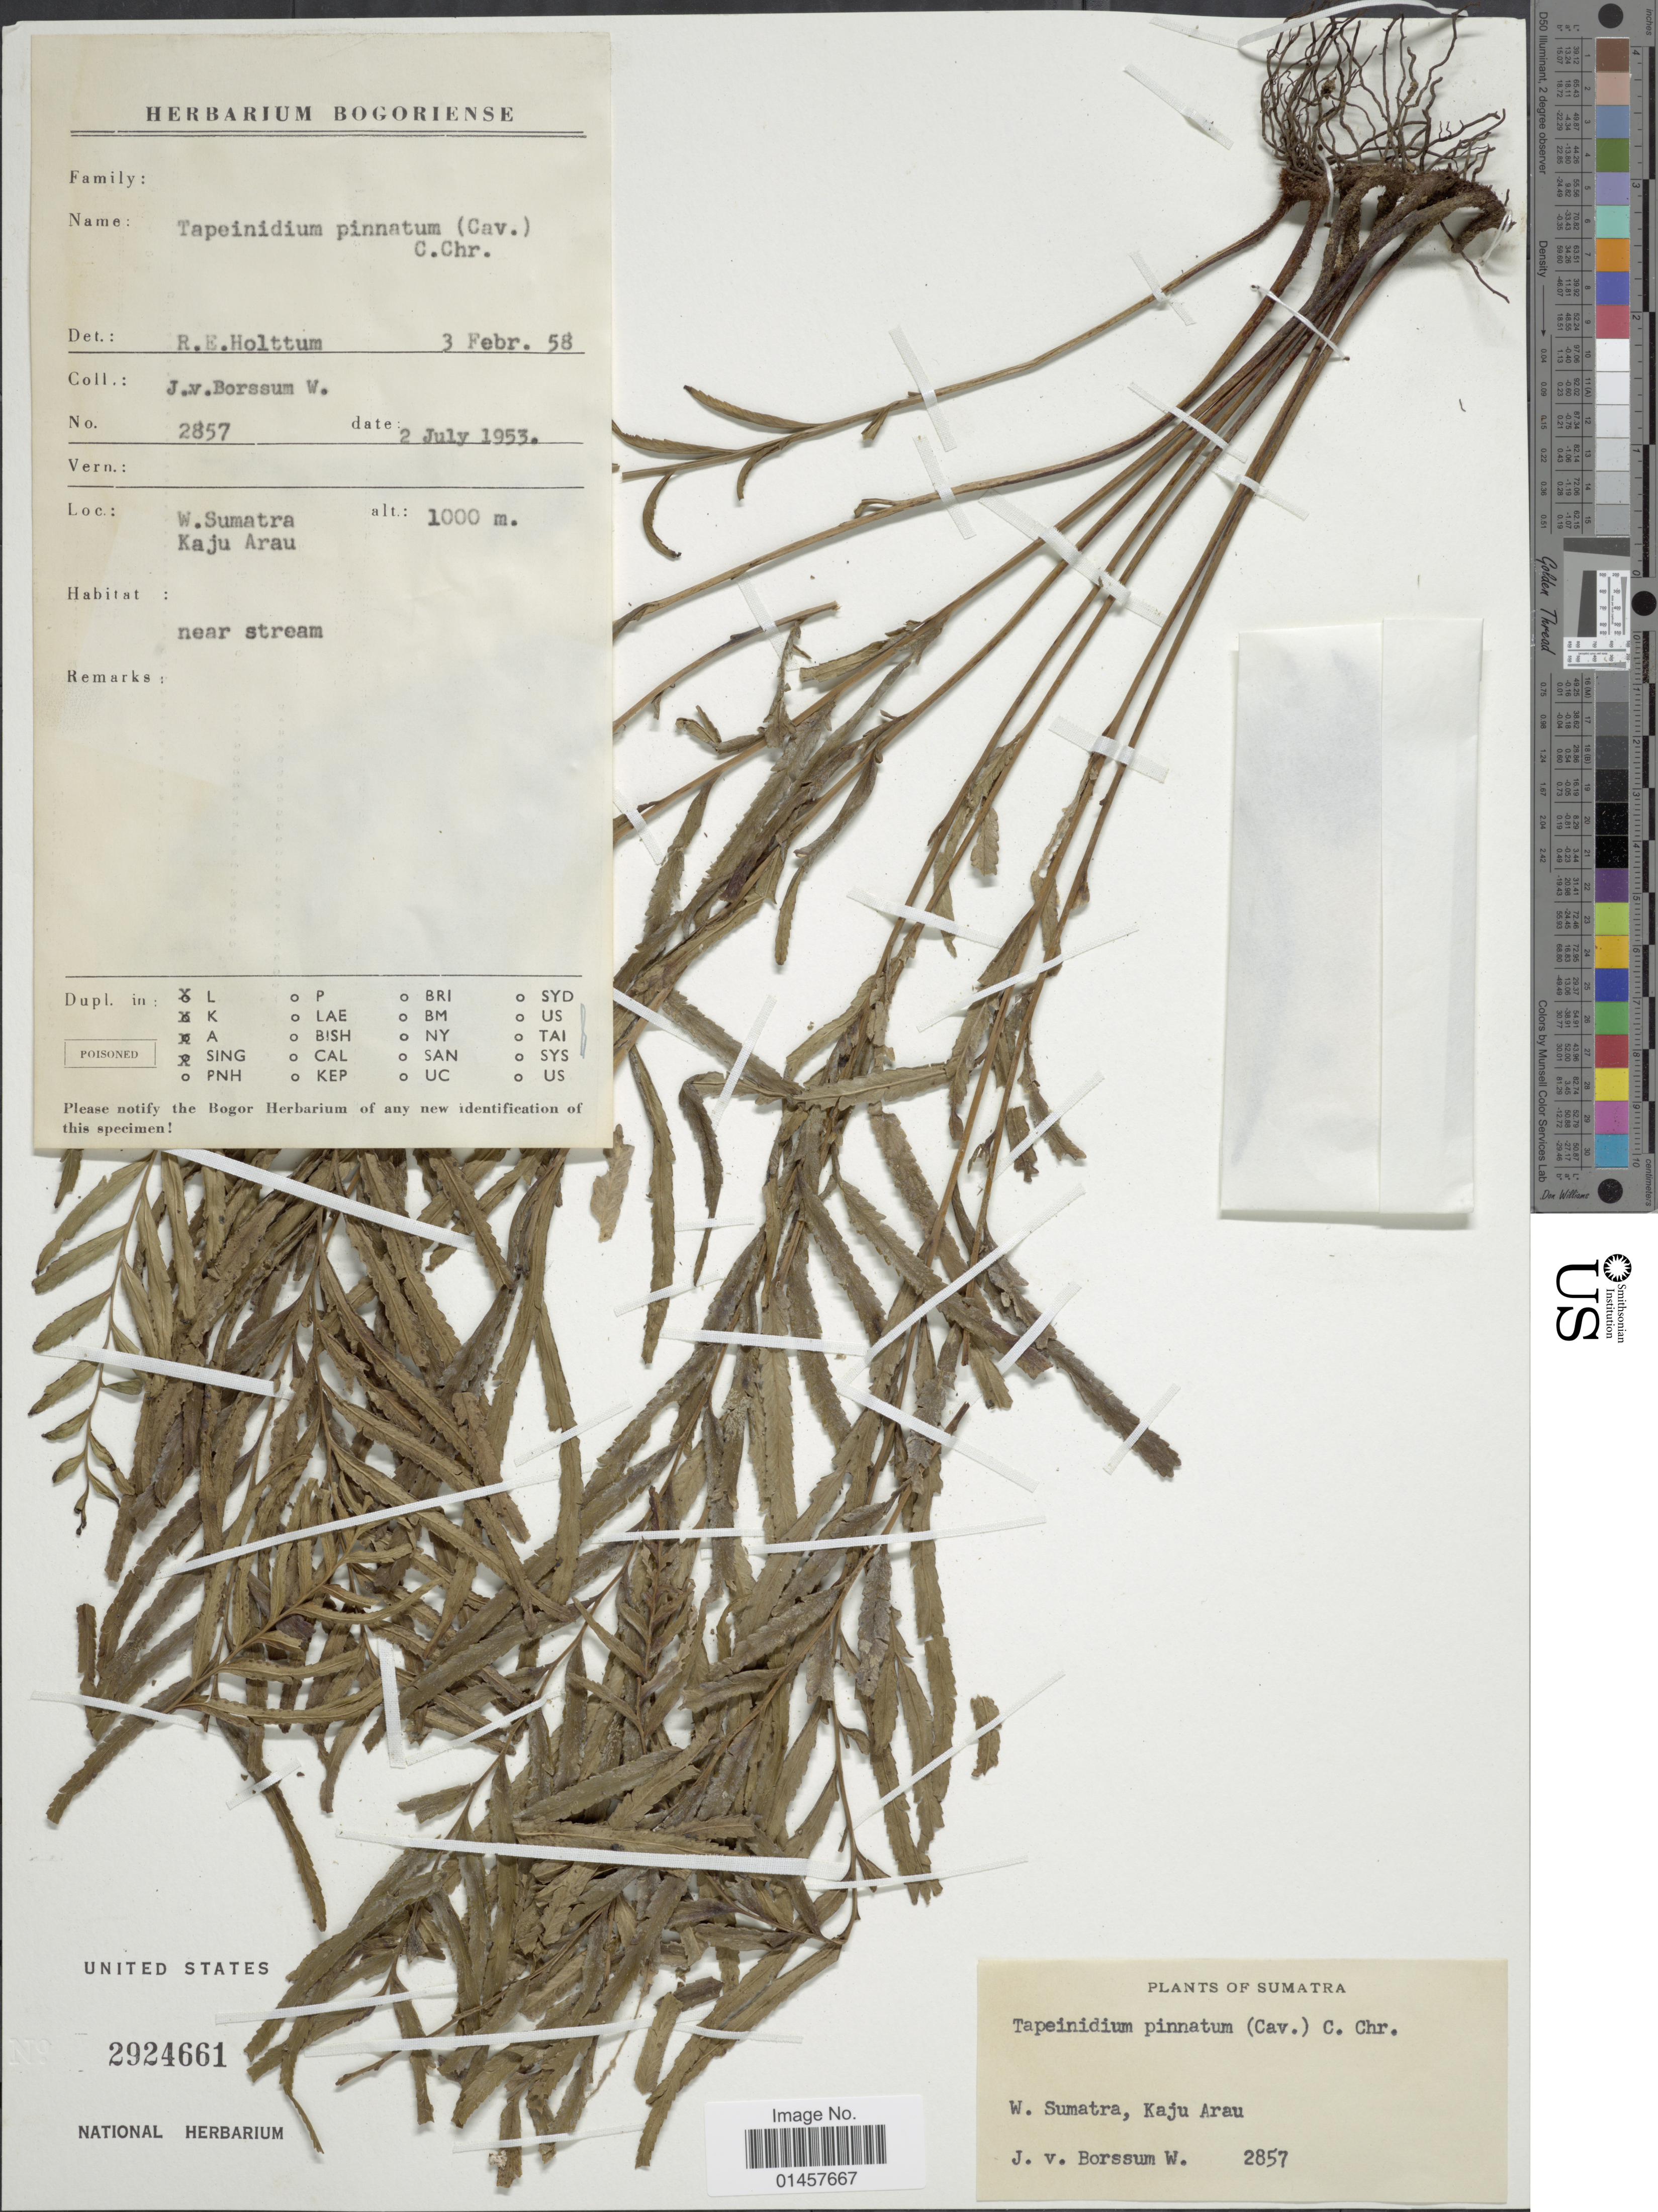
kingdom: Plantae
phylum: Tracheophyta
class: Polypodiopsida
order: Polypodiales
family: Lindsaeaceae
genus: Tapeinidium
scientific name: Tapeinidium pinnatum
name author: (Cav.) C. Chr.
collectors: J. Borssum Waalkes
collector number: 2857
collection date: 1953-07-02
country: Indonesia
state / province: Sumatra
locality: W. Sumatra, Kaju Arau, near stream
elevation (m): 1000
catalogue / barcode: US 2924661